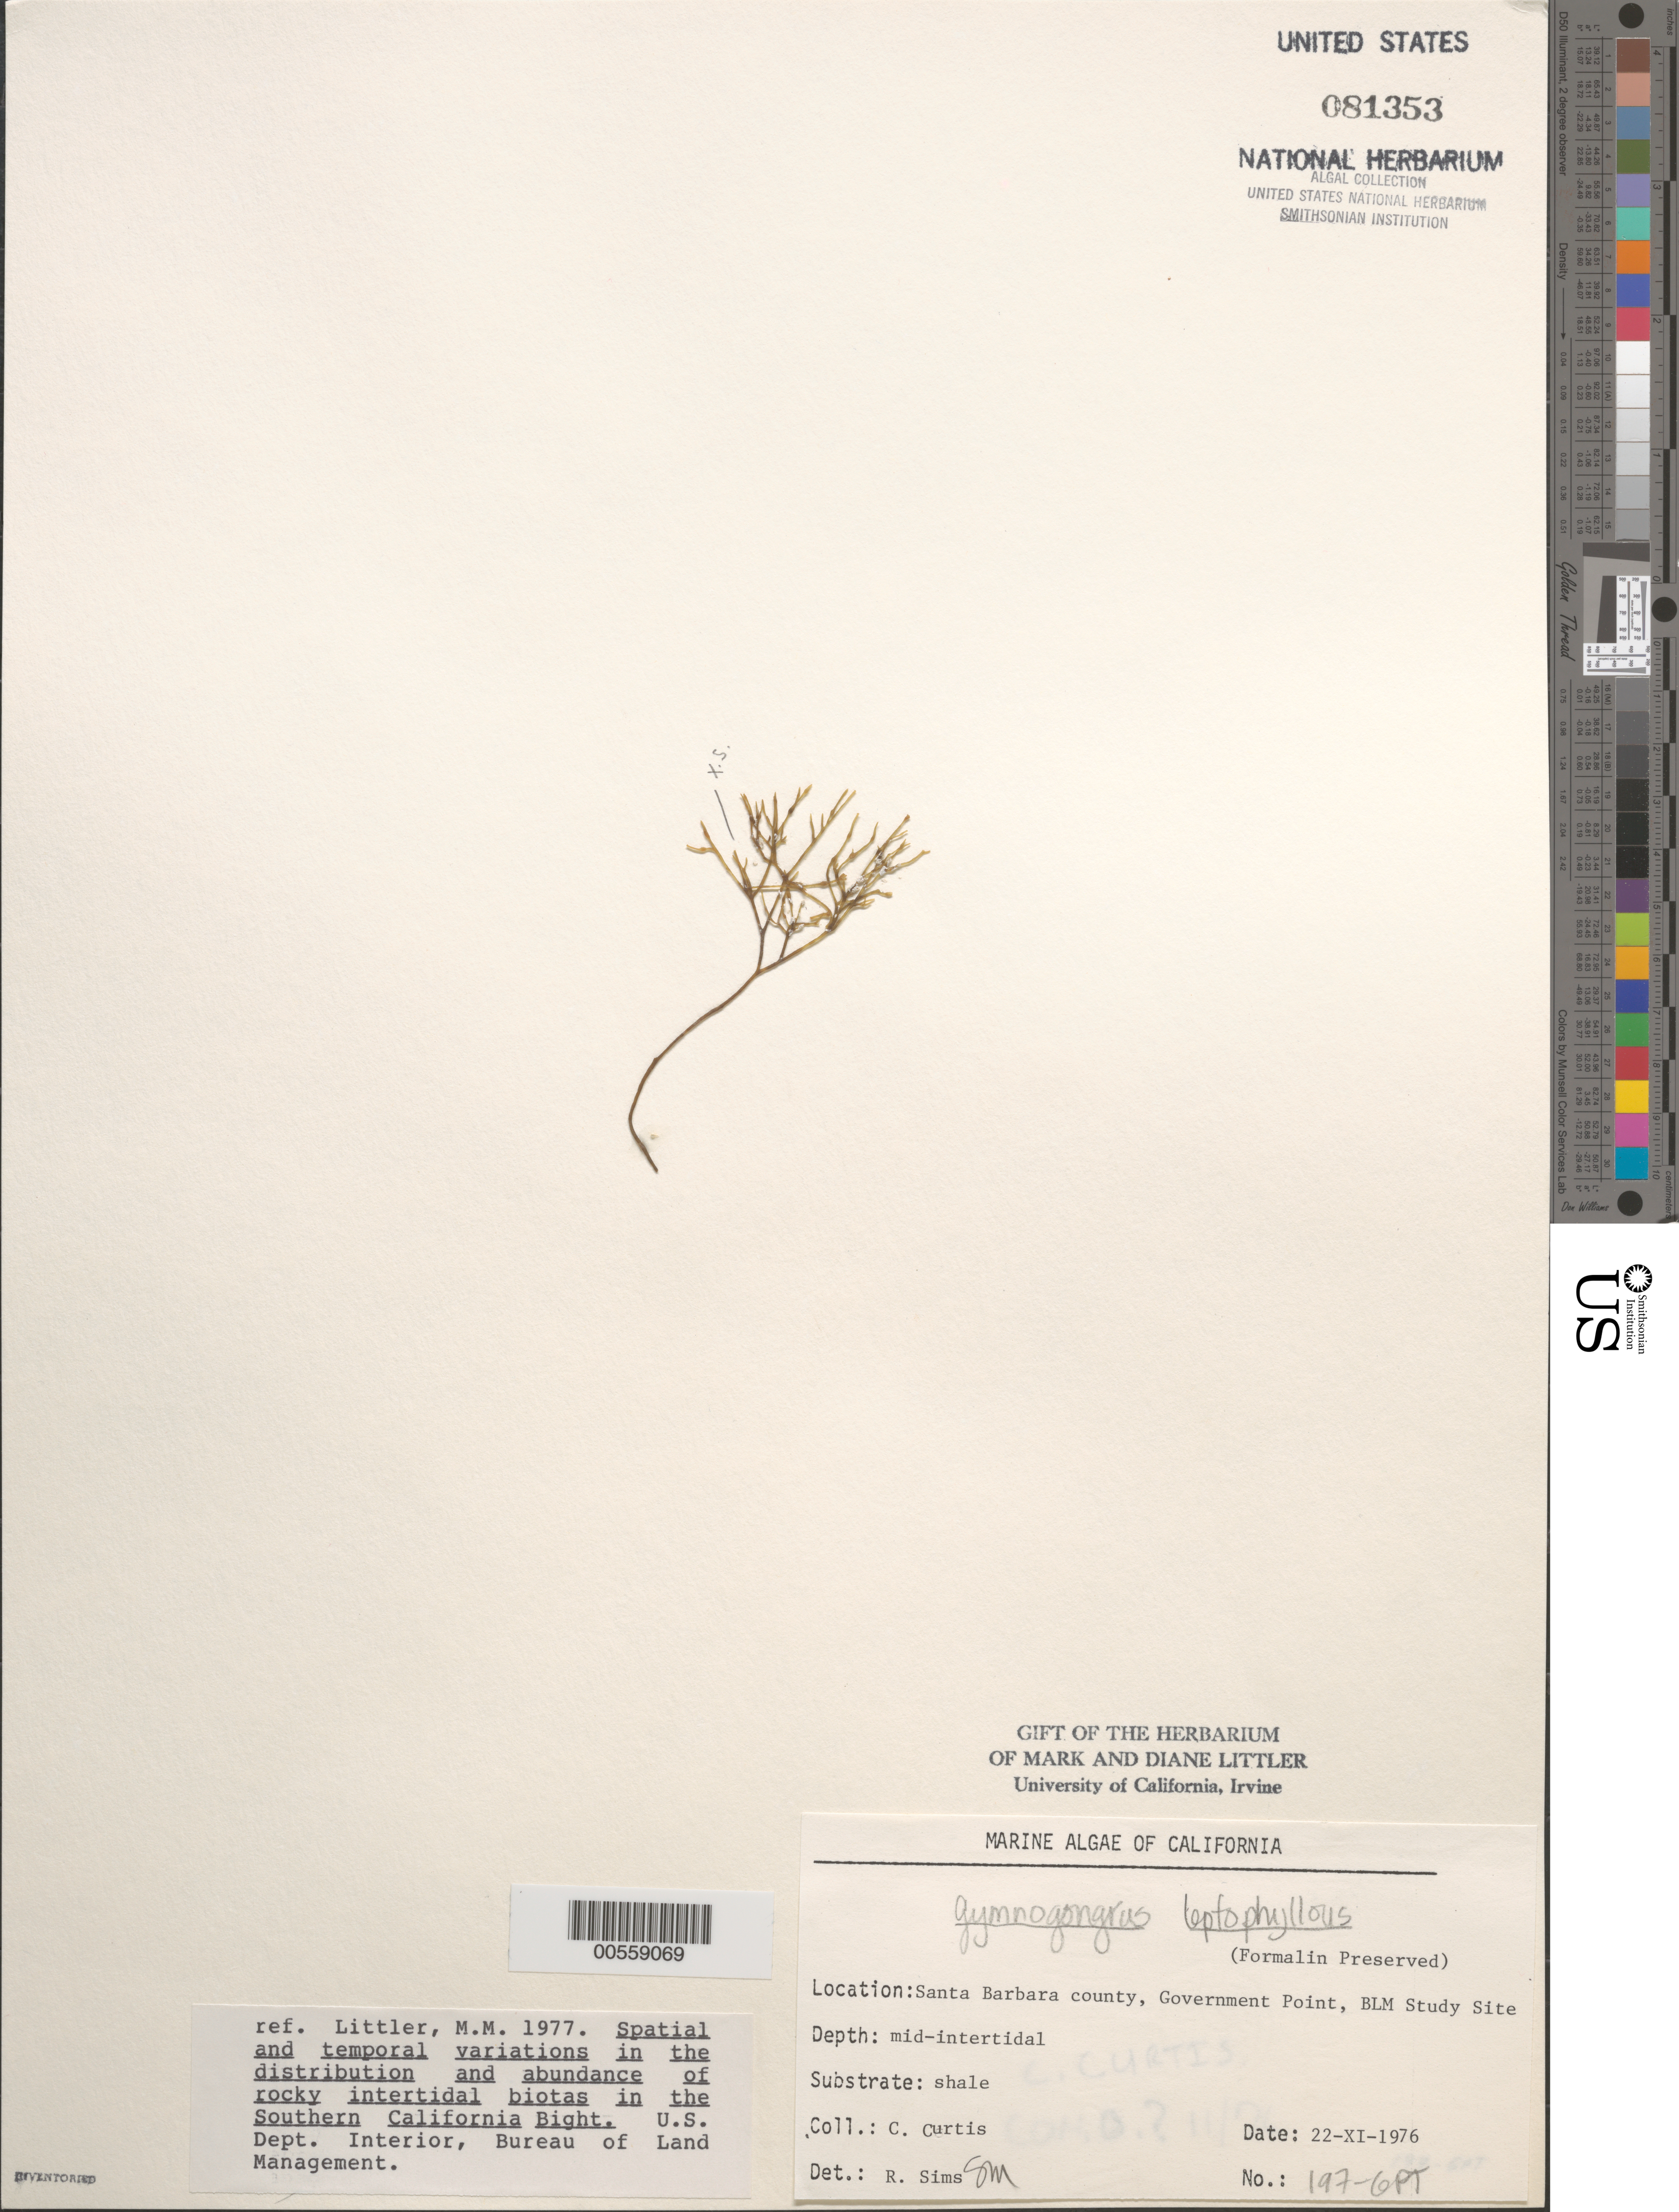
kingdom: Plantae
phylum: Rhodophyta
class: Florideophyceae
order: Gigartinales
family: Phyllophoraceae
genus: Besa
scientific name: Besa leptophylla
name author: (J. Agardh) M.S.Calderon & K.A. Miller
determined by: Algae name updating Project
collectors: C. Curtis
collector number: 197-gpt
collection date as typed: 22 Jun 1976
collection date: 1976-06-22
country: United States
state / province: California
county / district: Santa Barbara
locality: Government Point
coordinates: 34 26'31"N, 120 24'06"W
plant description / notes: BLM-SOCALBIGHT Rocky Intertidal Survey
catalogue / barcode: US 81353